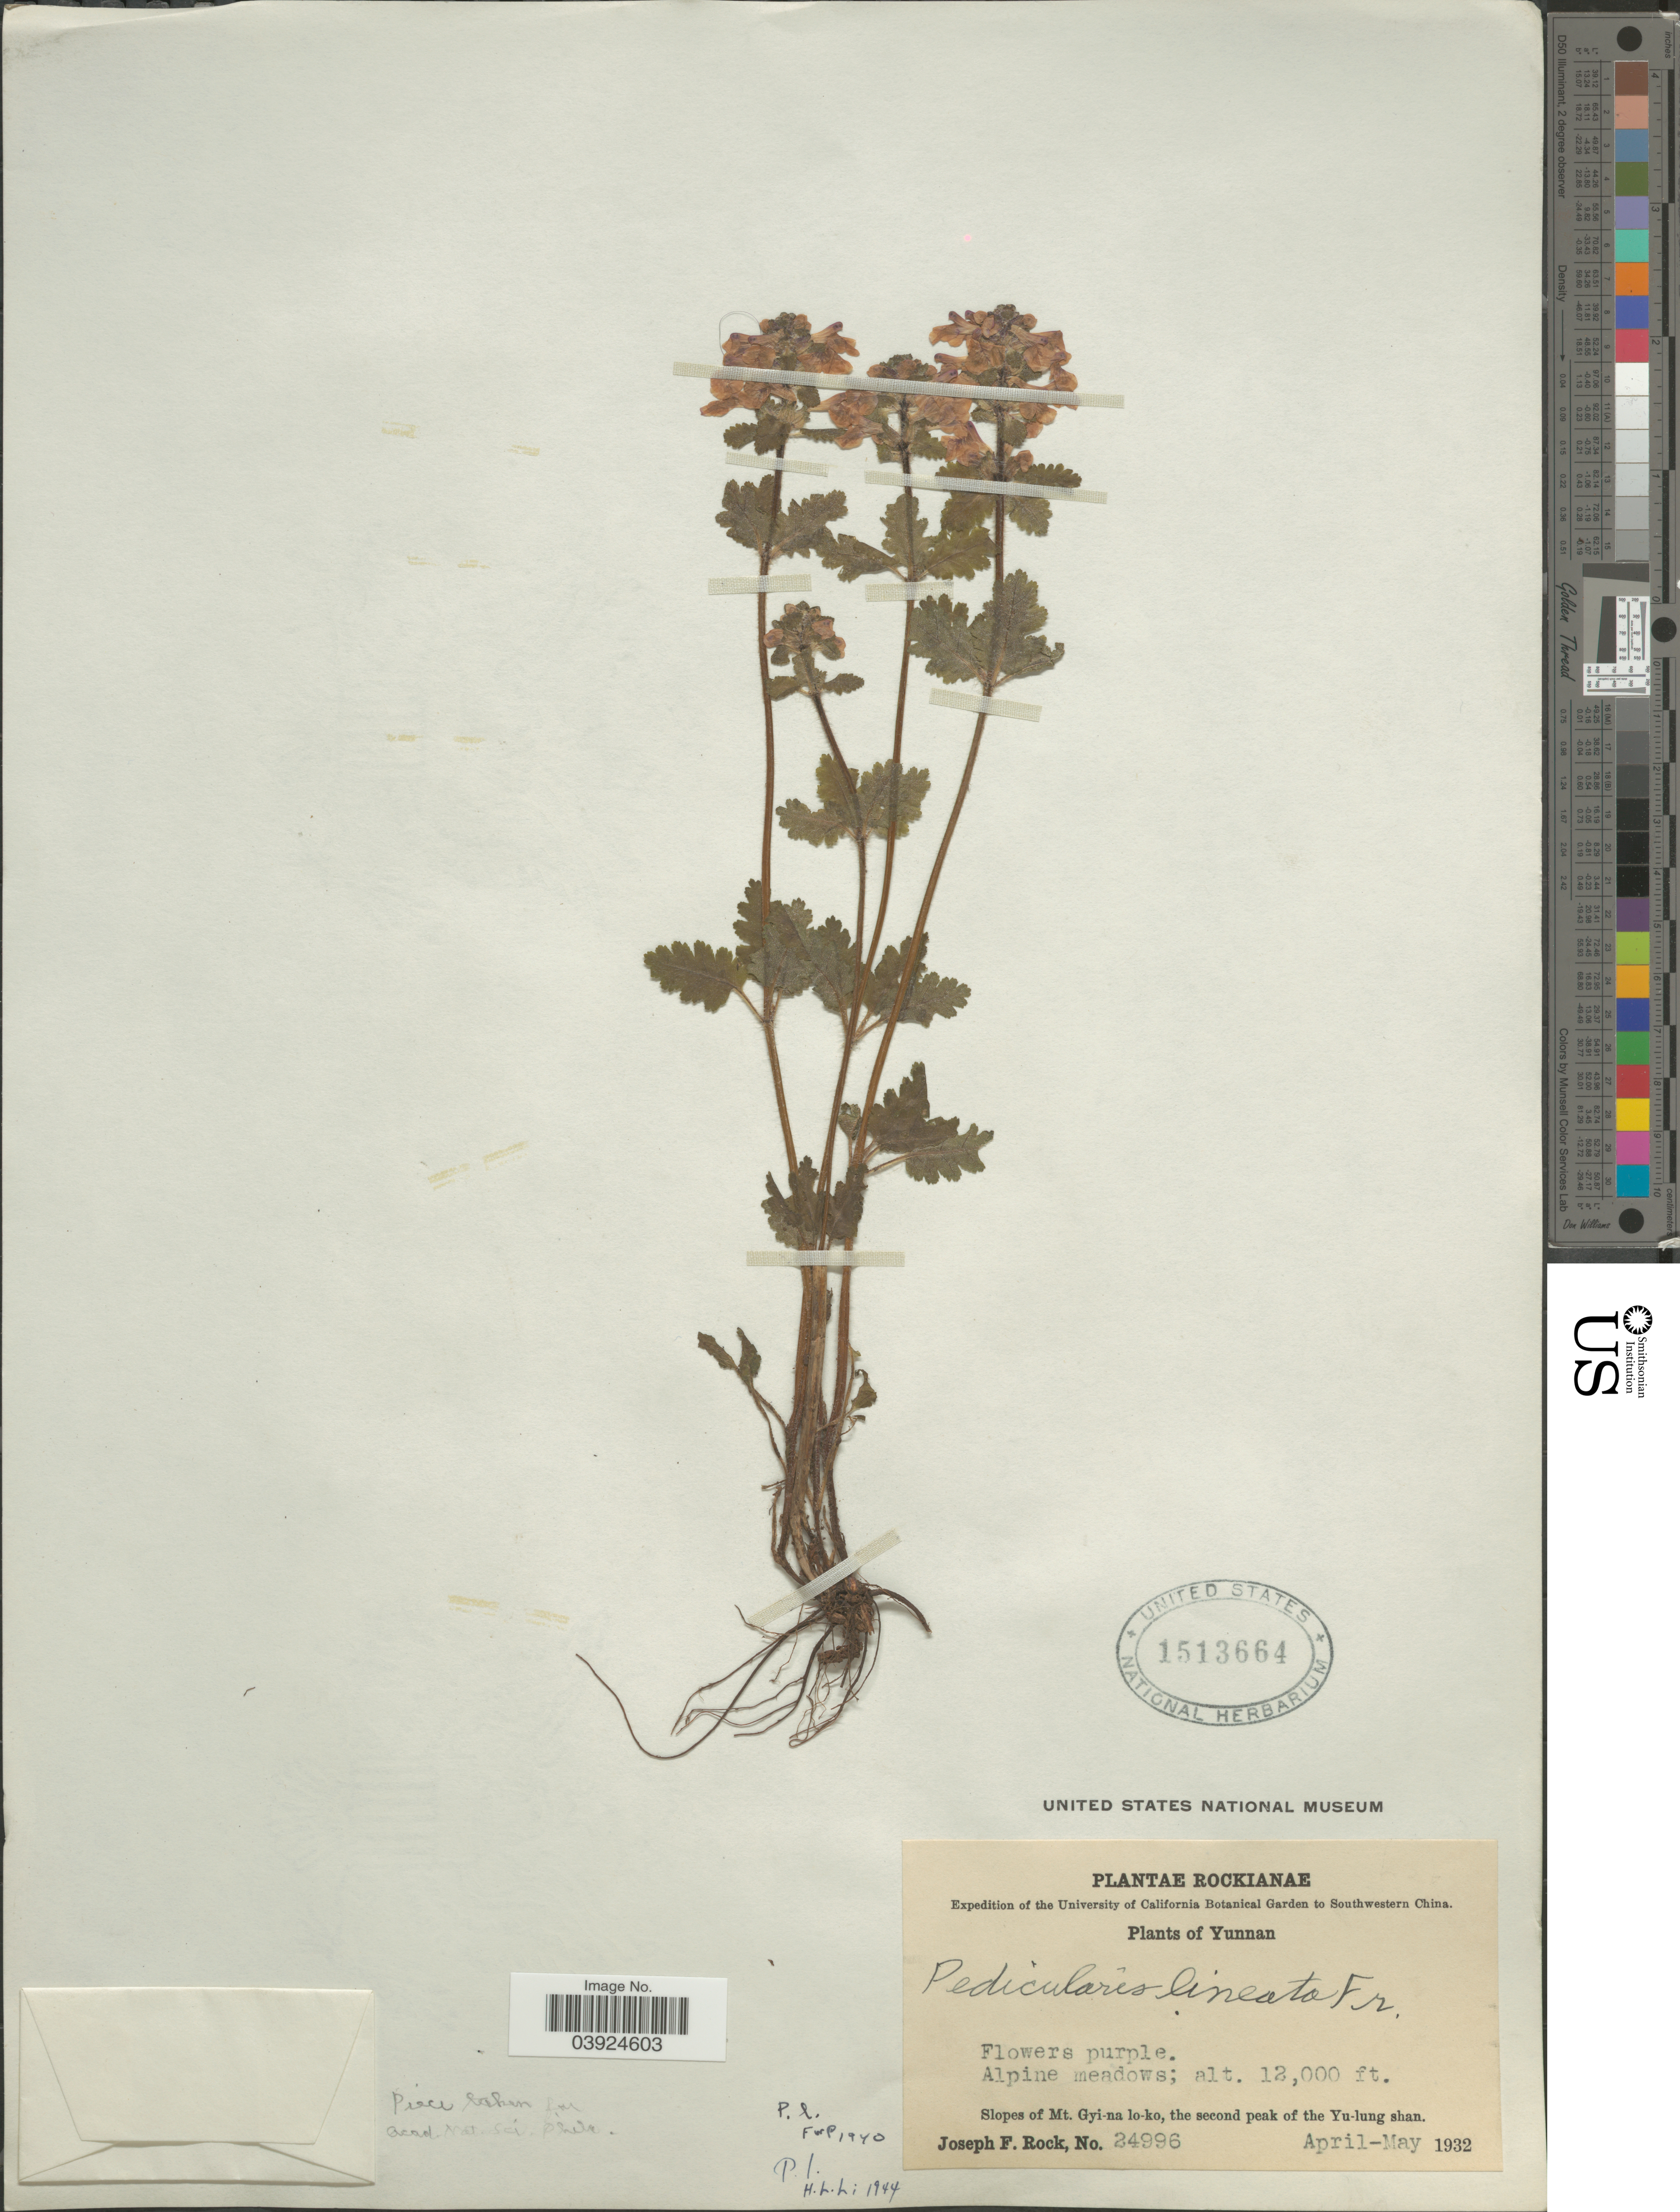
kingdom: Plantae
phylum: Tracheophyta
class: Magnoliopsida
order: Lamiales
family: Orobanchaceae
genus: Pedicularis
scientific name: Pedicularis lineata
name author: Franch. ex Maxim.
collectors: J. F. Rock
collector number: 24996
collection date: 1932-04/1932-05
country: China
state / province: Yunnan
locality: Southwestern China. Slopes of Mt. Gyi-na lo-ko, the second peak of the Yu-lung shan.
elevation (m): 3658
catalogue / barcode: US 1513664